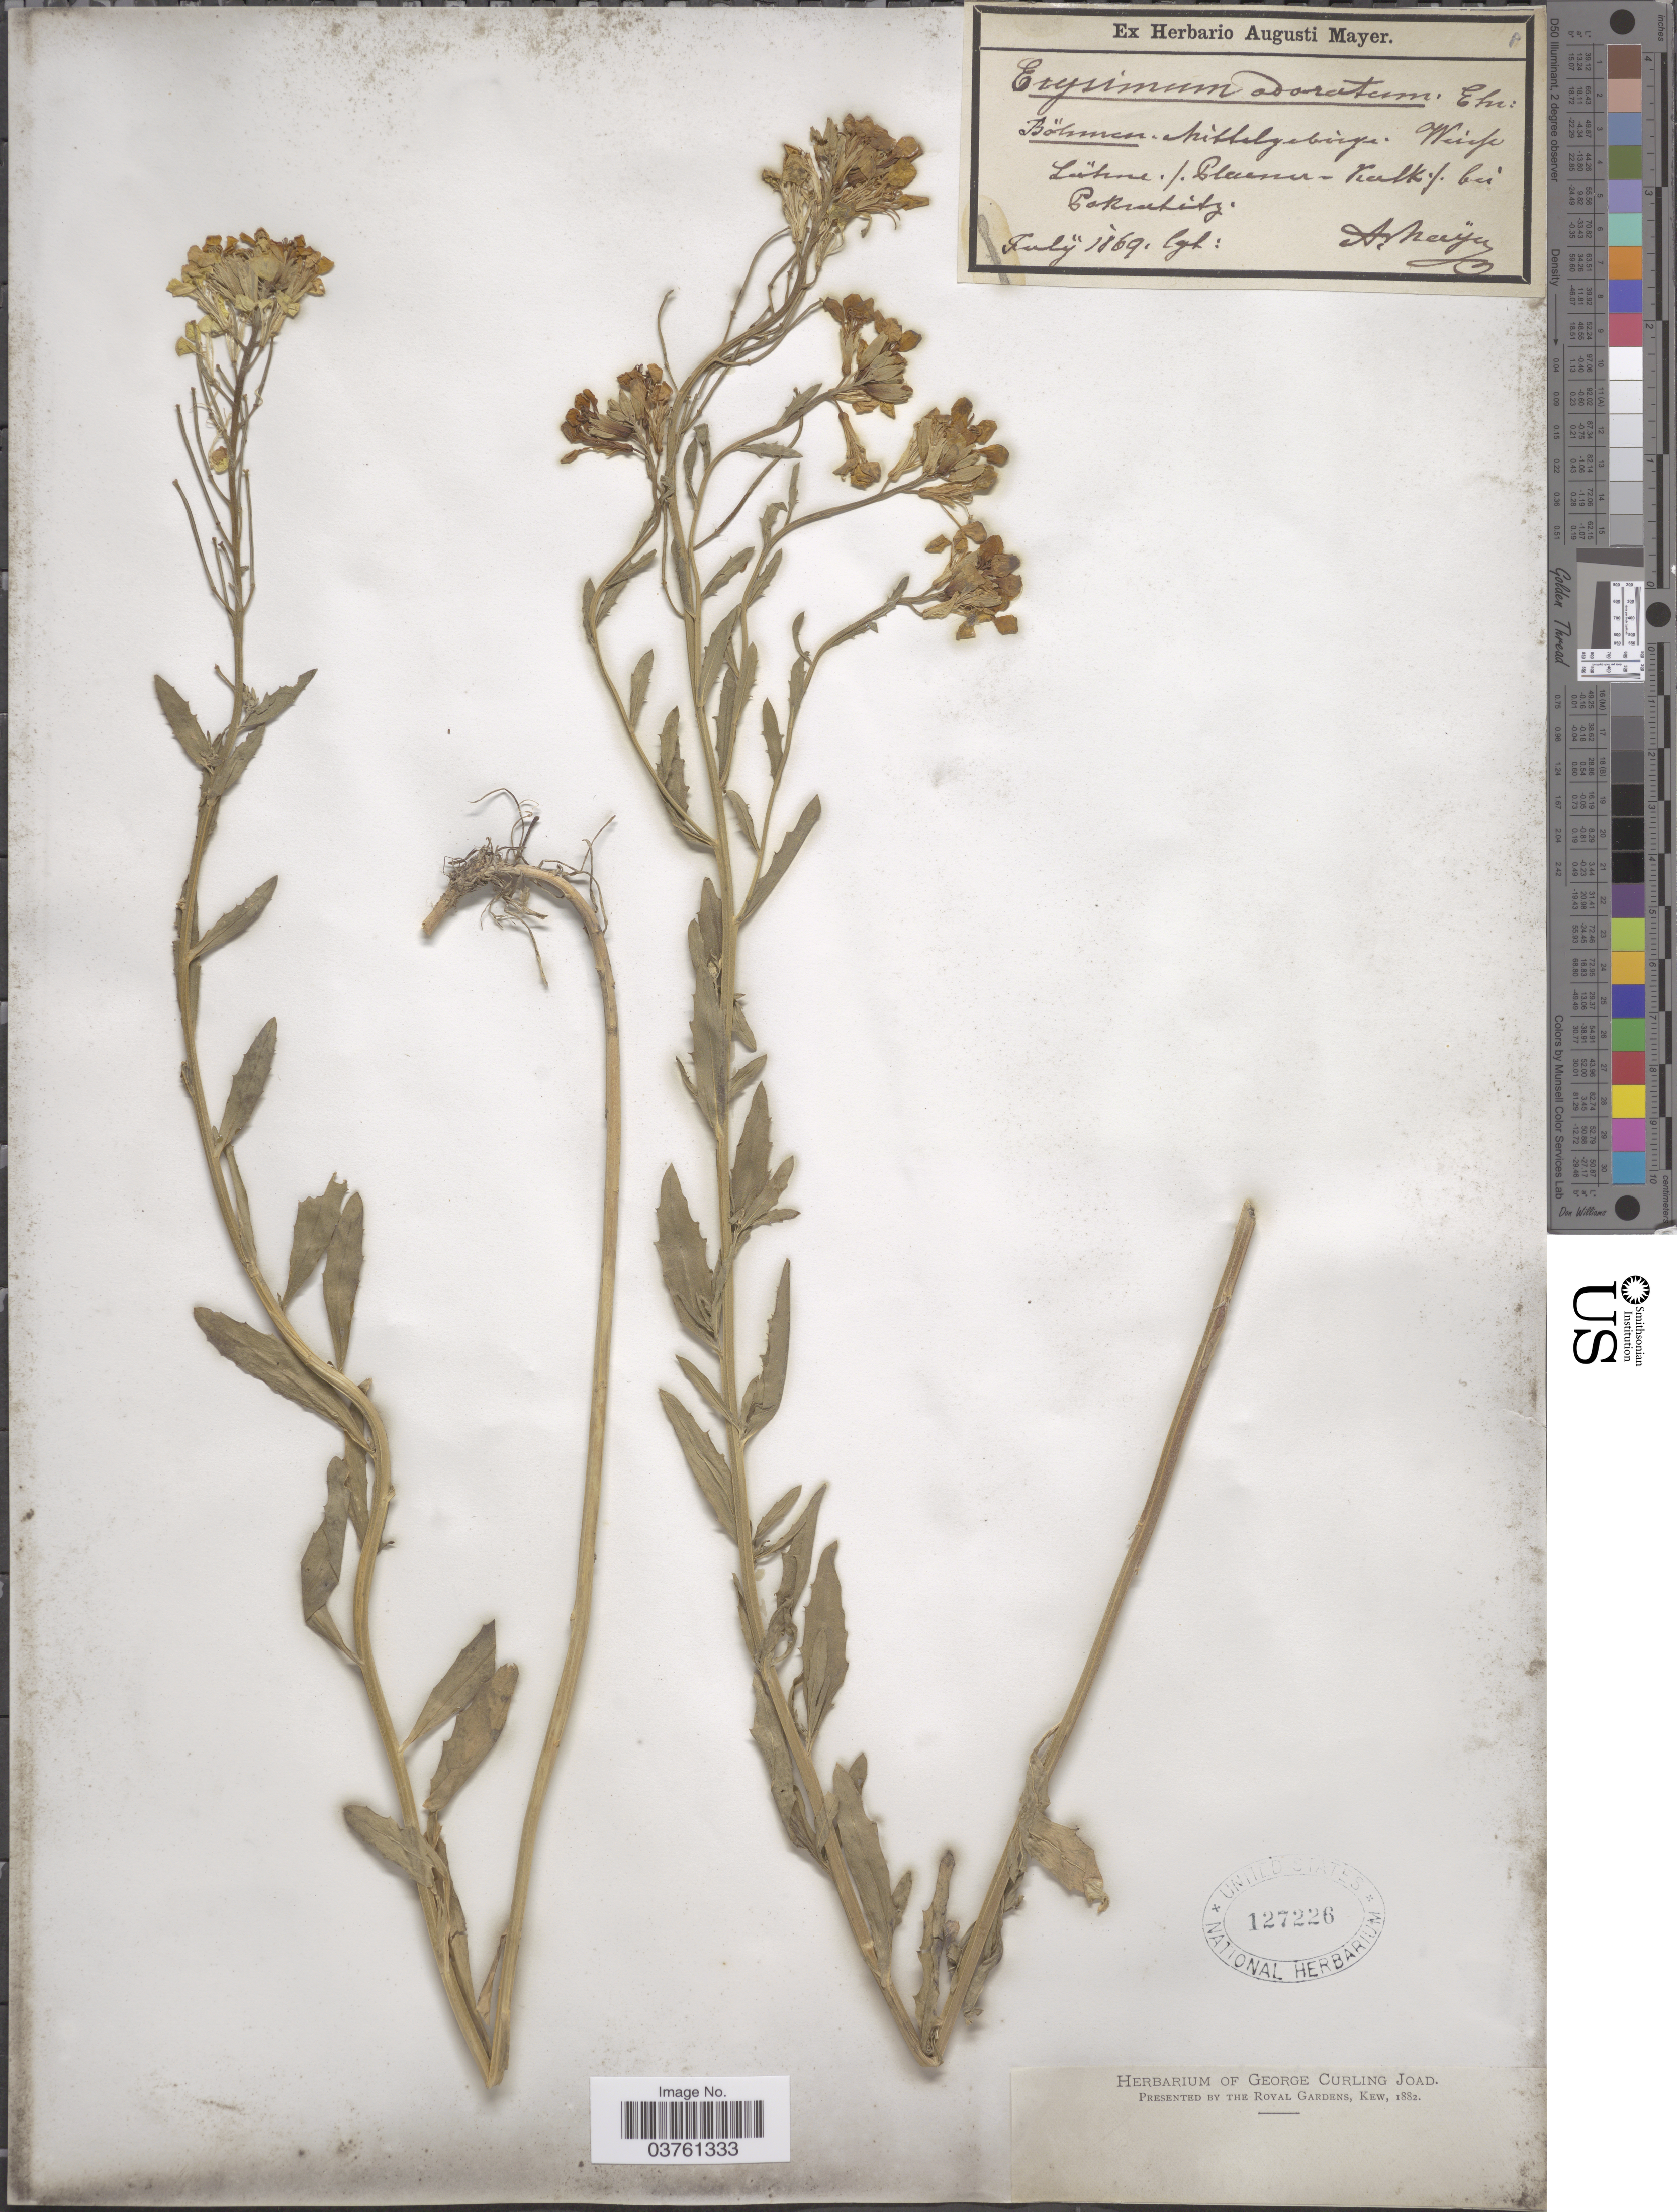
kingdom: Plantae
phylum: Tracheophyta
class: Magnoliopsida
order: Brassicales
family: Brassicaceae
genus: Erysimum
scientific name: Erysimum odoratum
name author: Ehrh.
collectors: A. Mayer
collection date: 1869-07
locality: [illegible text] Kalk/ bei [illegible text].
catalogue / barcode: US 127226